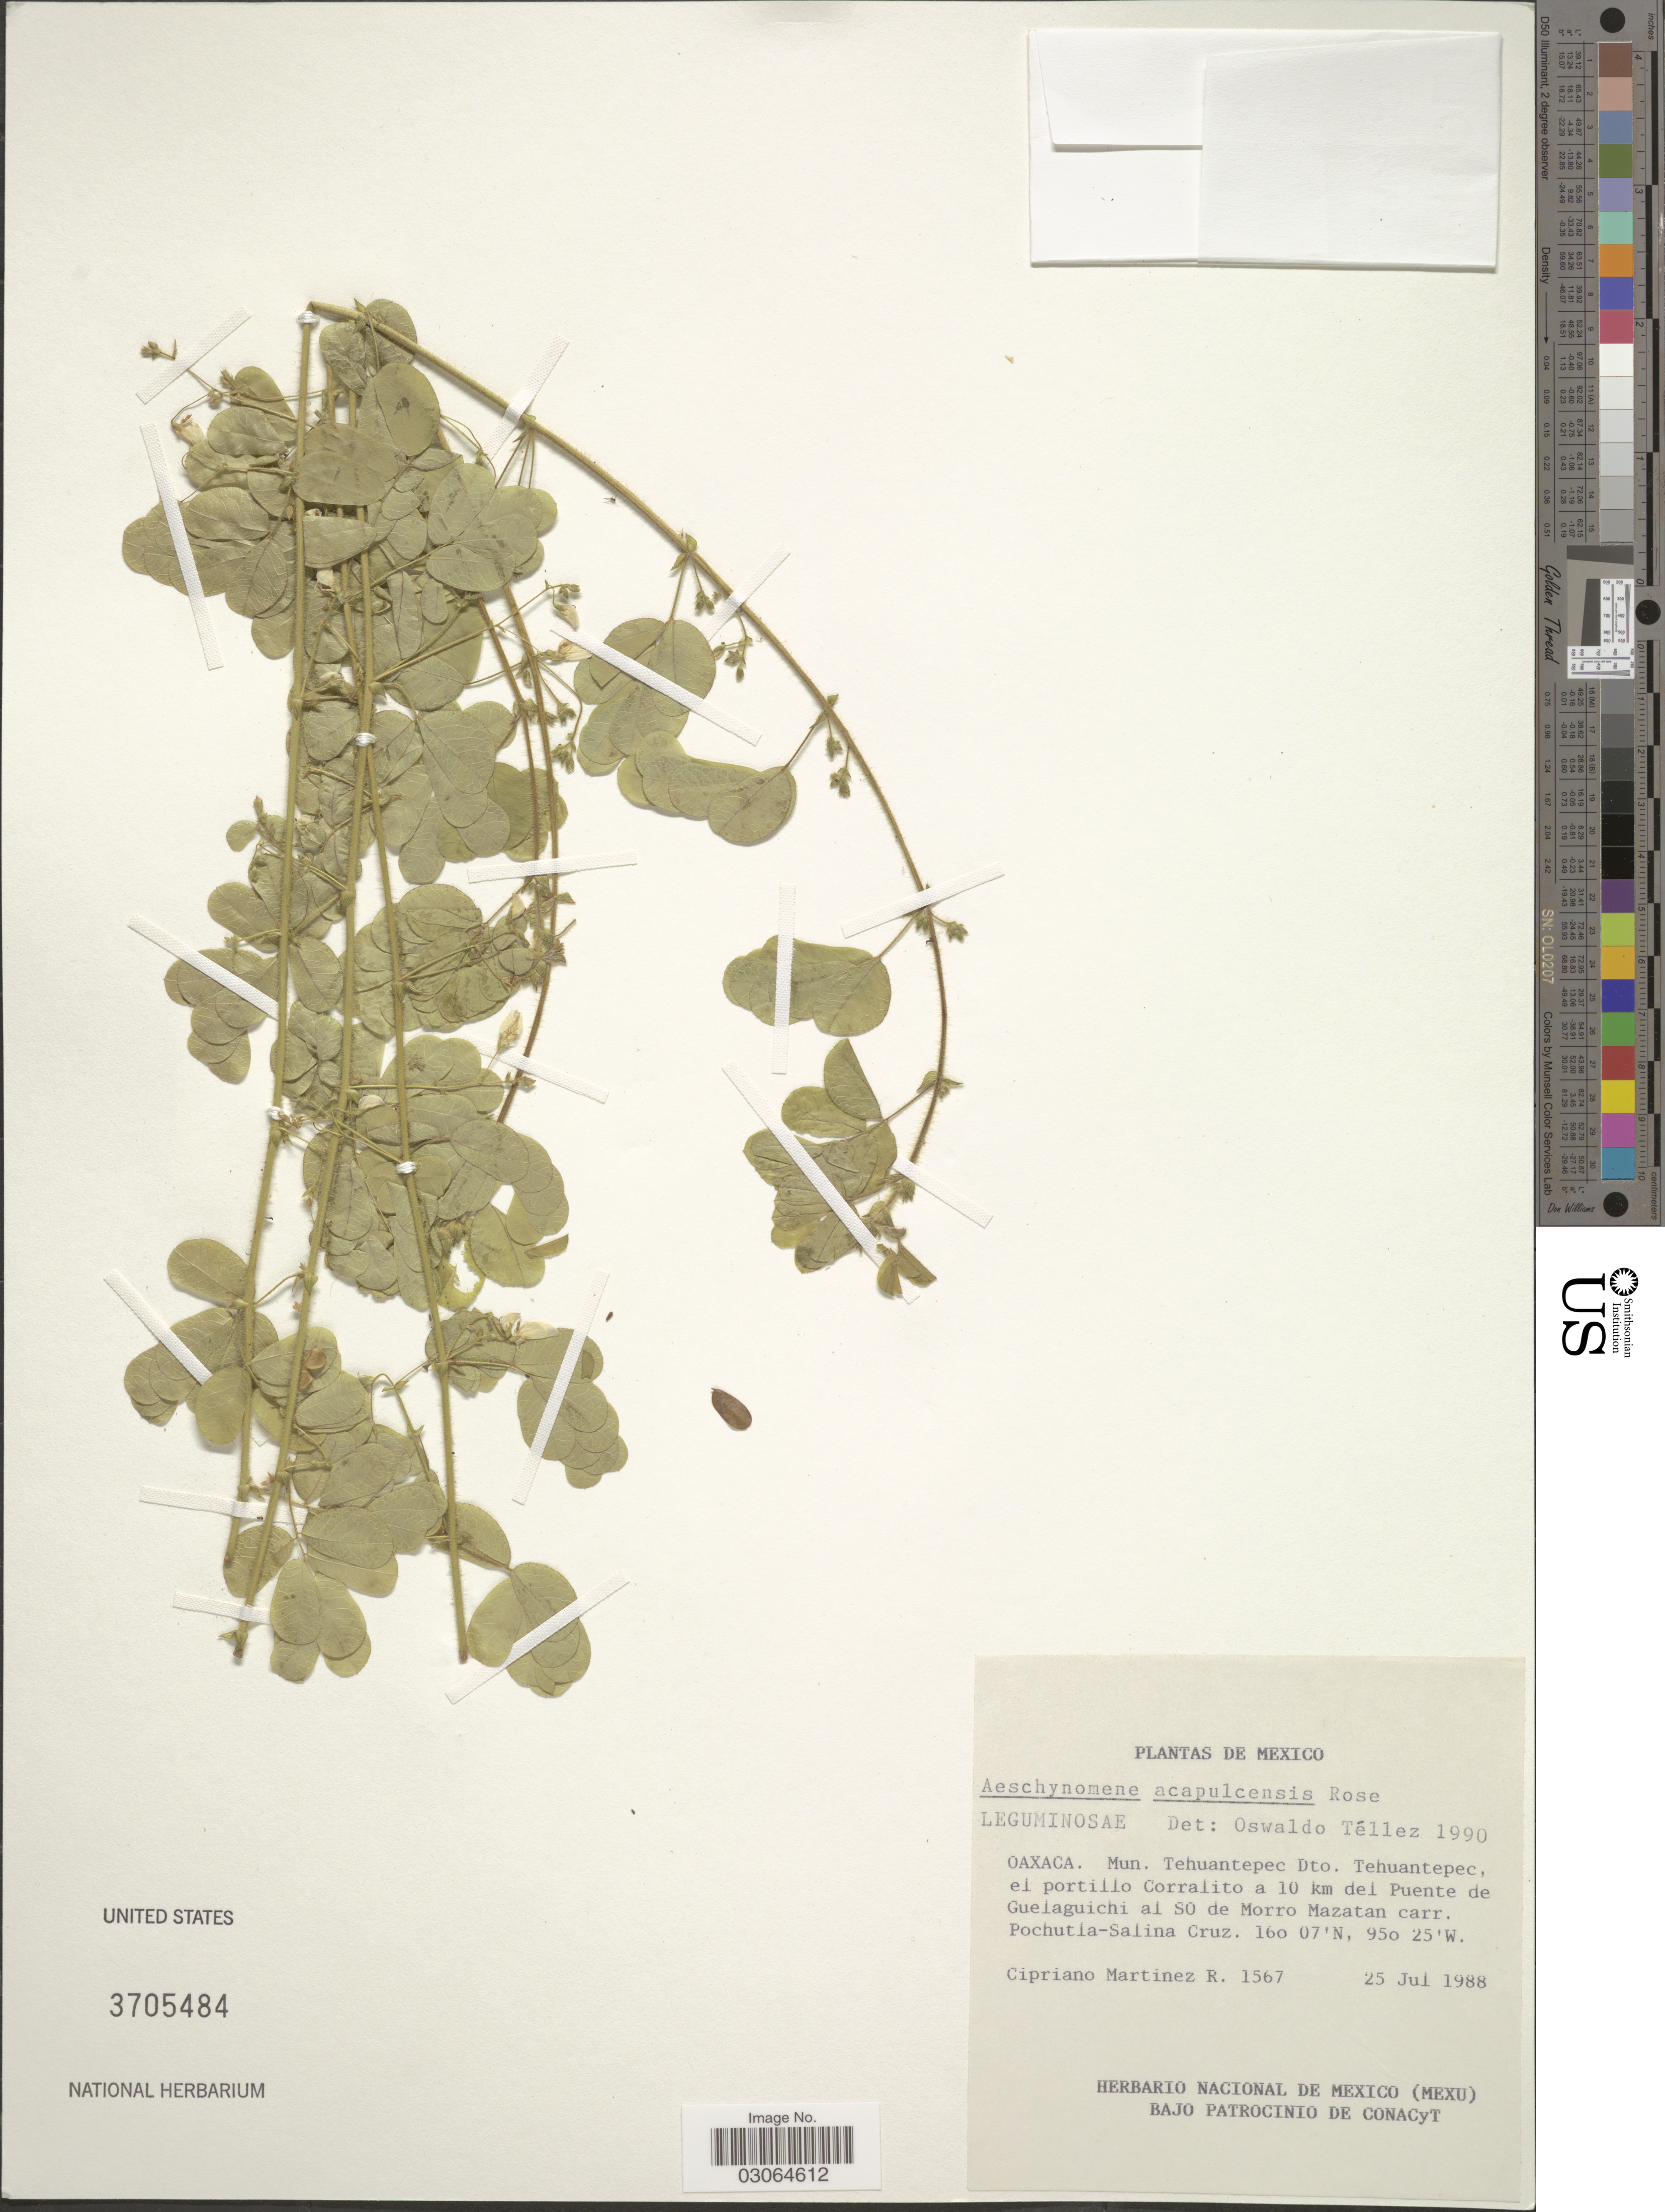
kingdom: Plantae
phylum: Tracheophyta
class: Magnoliopsida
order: Fabales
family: Fabaceae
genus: Aeschynomene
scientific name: Aeschynomene acapulcensis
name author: Rose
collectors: C. Martínez R.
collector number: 1567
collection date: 1988-07-25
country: Mexico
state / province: Oaxaca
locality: Mun. Tehuantepec Dto. Tehuantepec, el portillo Corralito a 10 km del Puente de Gueleguichi al SO de Morro Mazatan carr. Pochutla-Salina Cruz.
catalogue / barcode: US 3705484